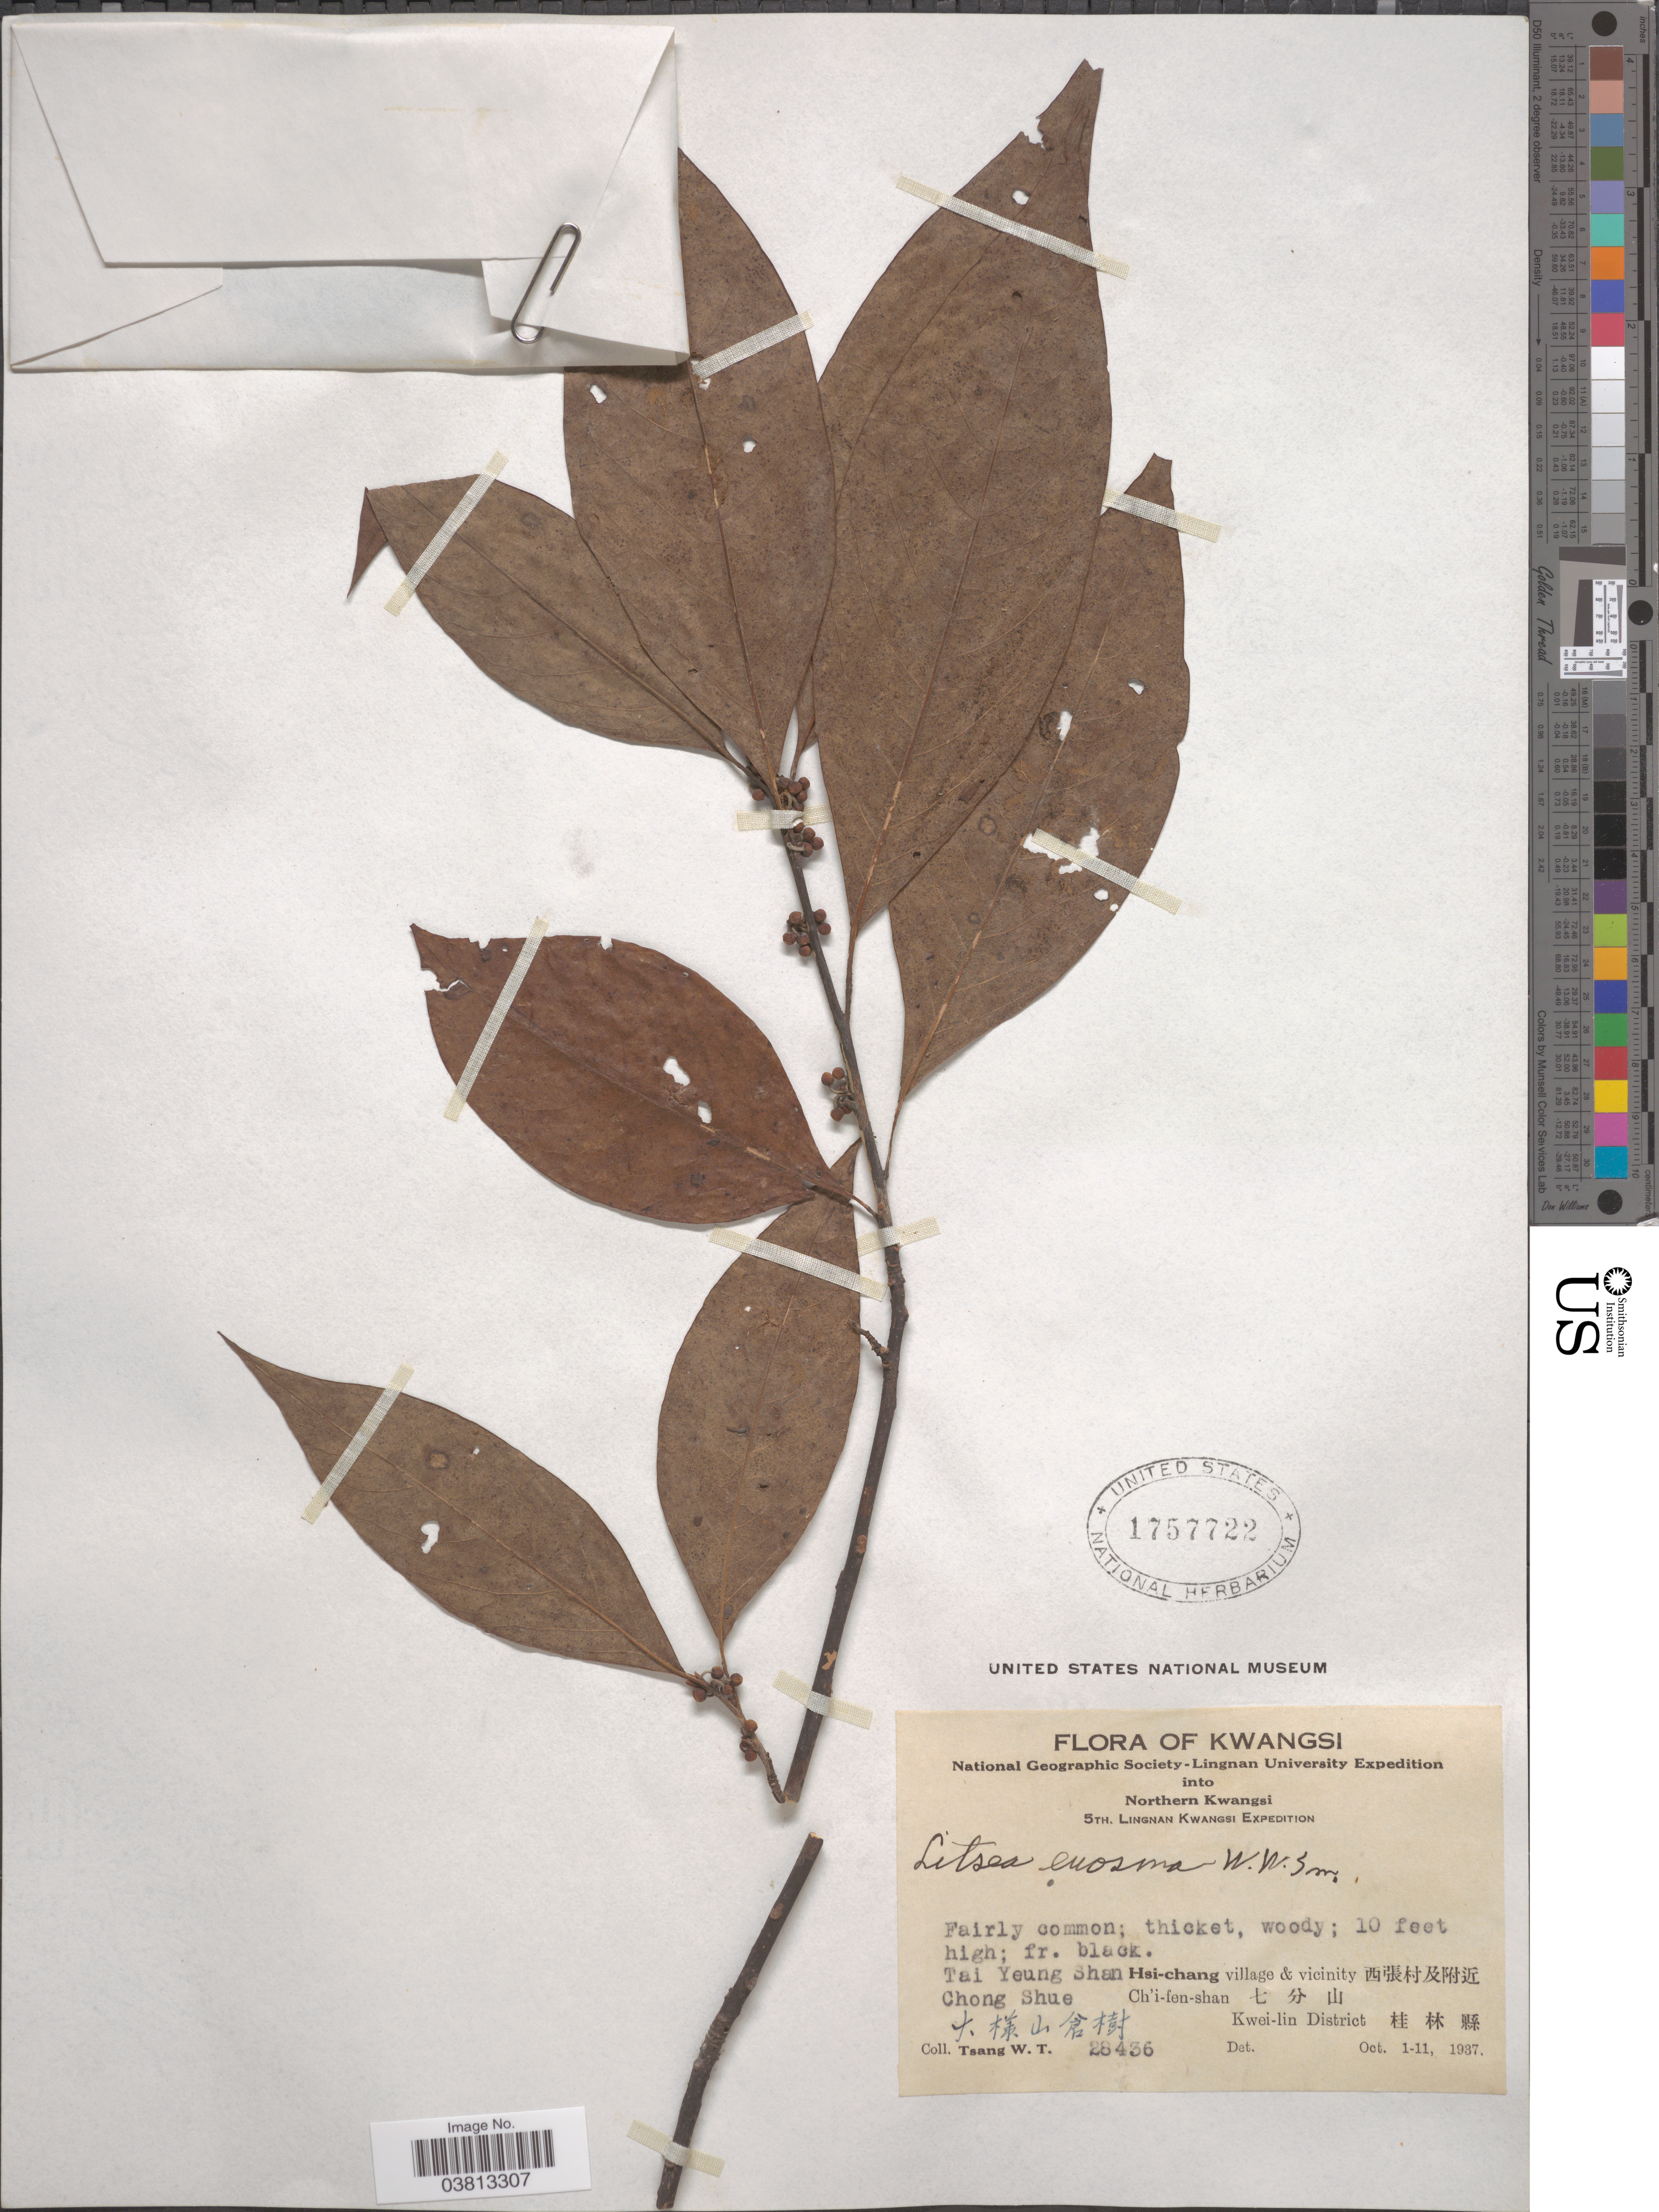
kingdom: Plantae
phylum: Tracheophyta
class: Magnoliopsida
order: Laurales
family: Lauraceae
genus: Litsea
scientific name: Litsea euosma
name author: W.W. Sm.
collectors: W. T. Tsang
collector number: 28436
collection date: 1937-10-01/1937-10-11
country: China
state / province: Guangxi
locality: Kwangsi. Northern Kwangsi. Tai Yeung Shan Hsi-chang village & vicinity X. Chong Shue X. Ch'i-fen-shan X. Kwei-lin District X.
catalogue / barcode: US 1757722